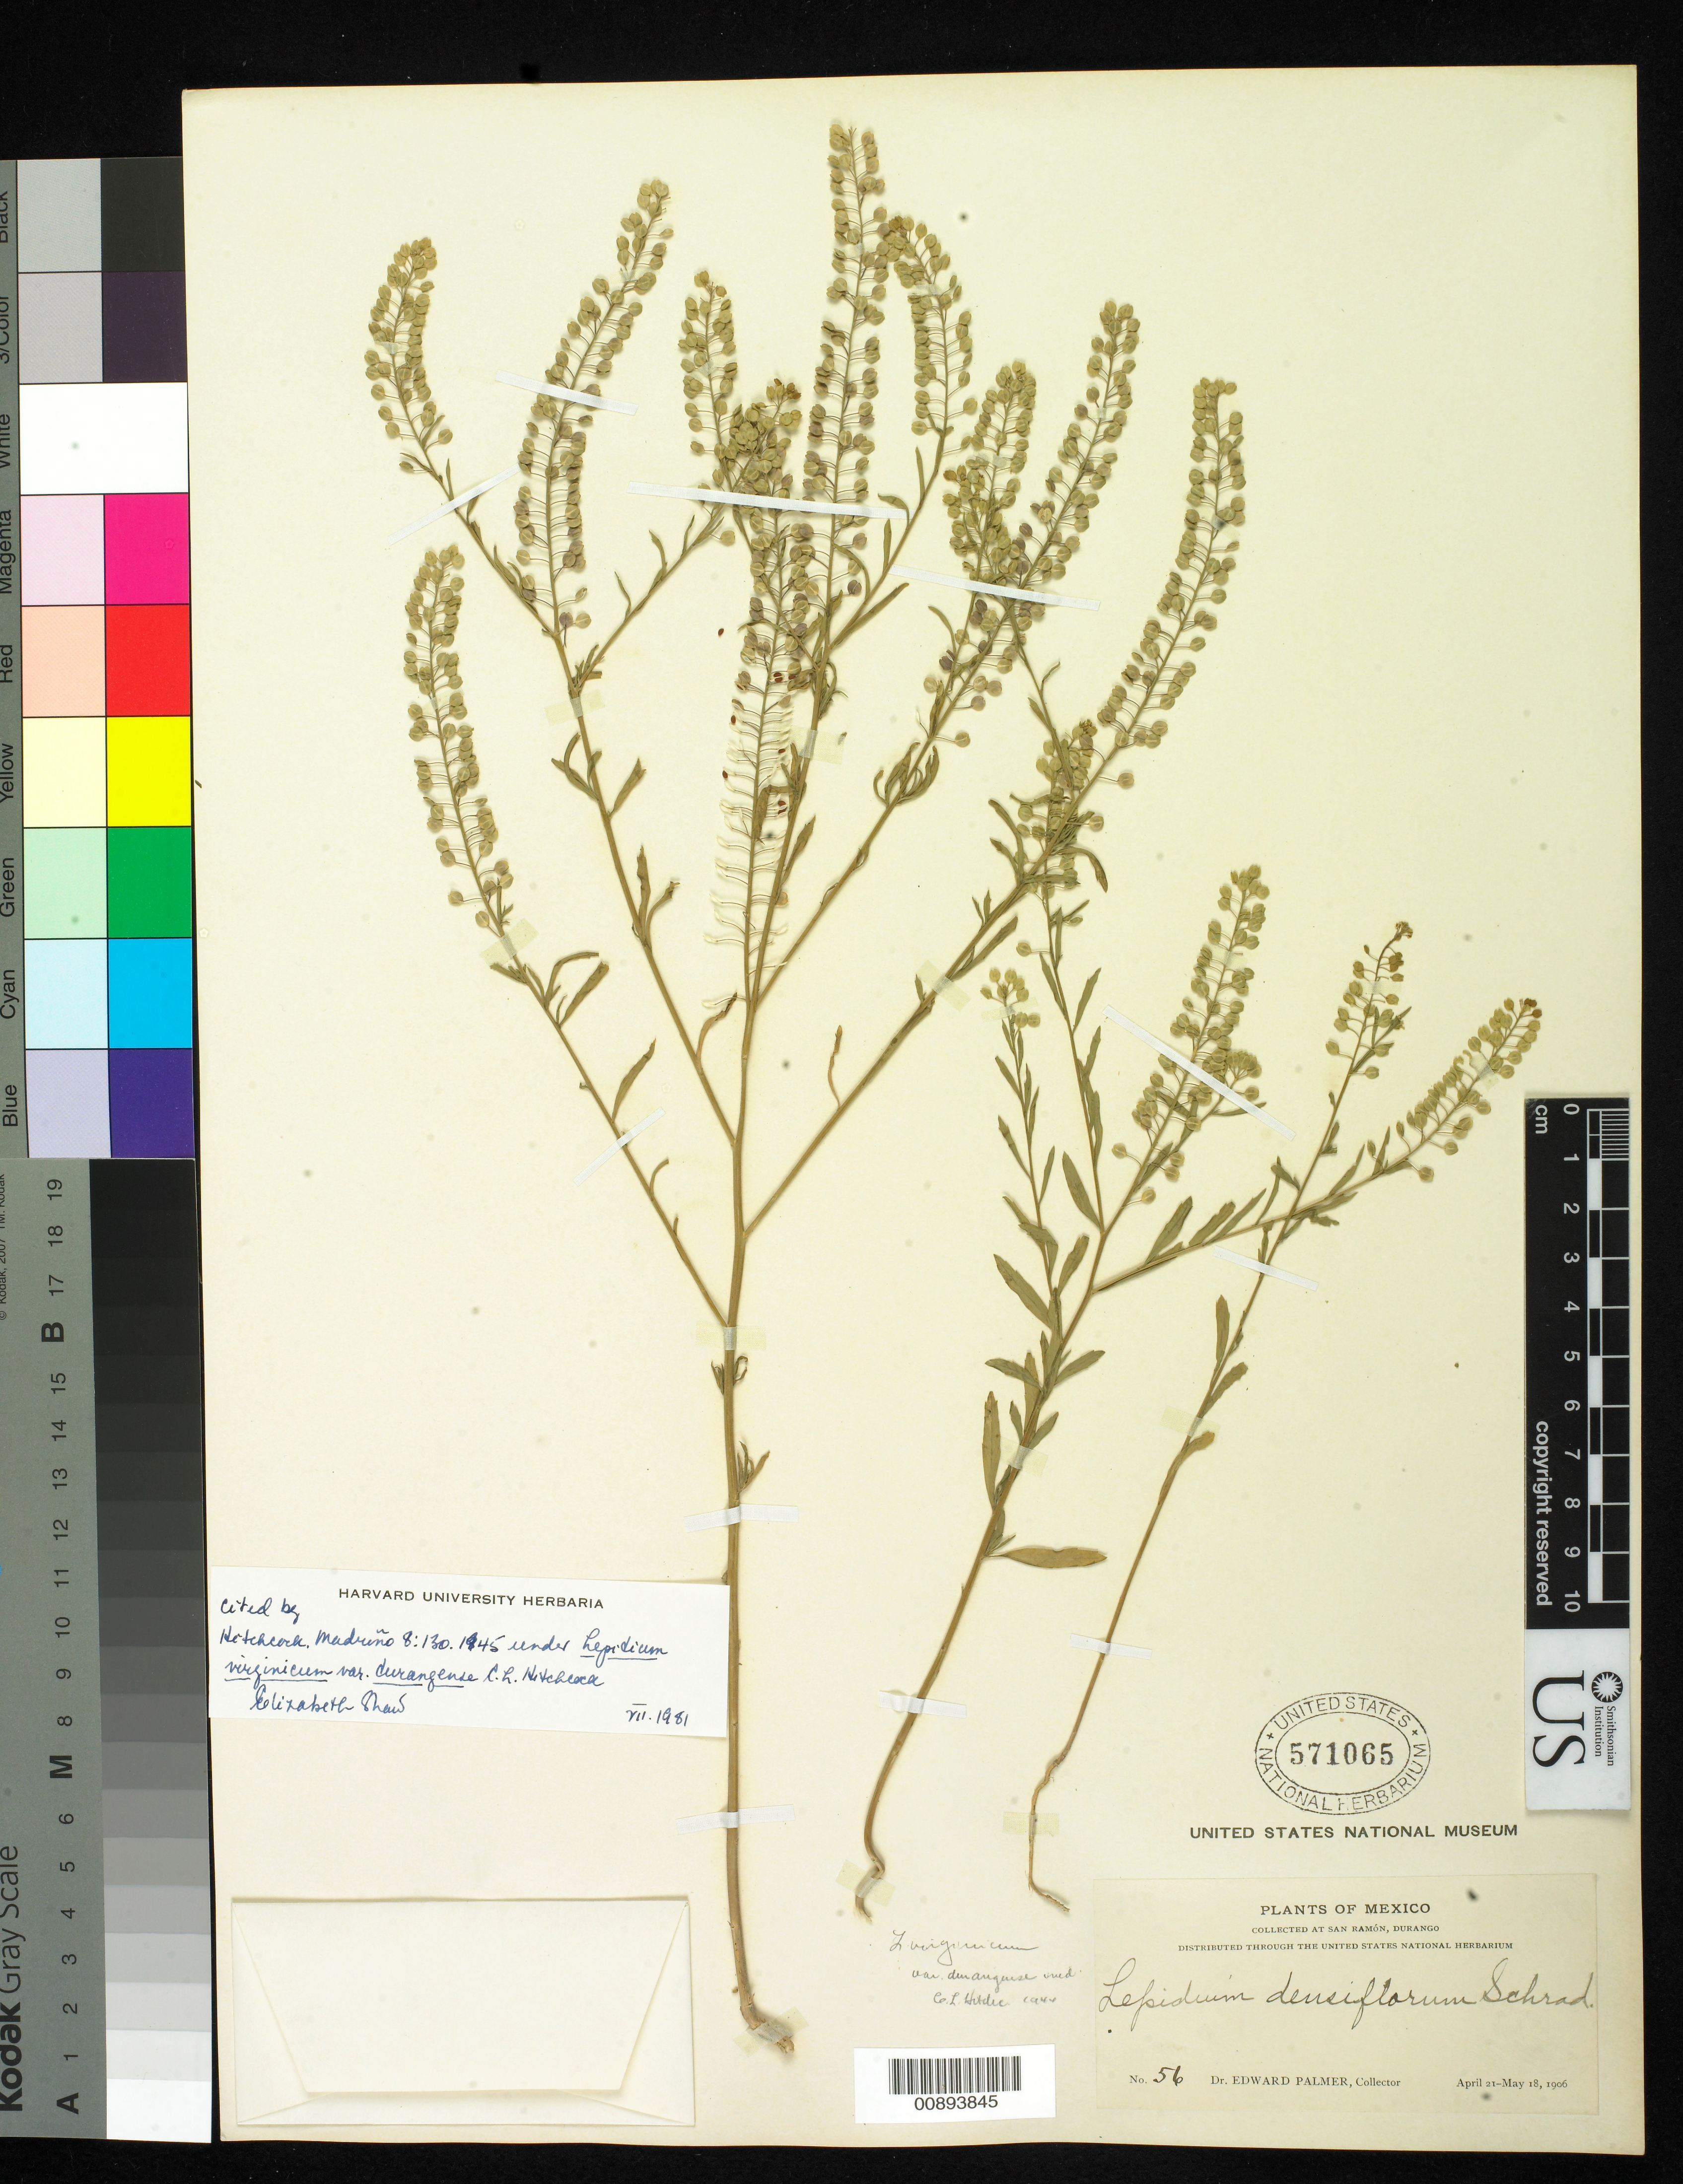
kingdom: Plantae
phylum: Tracheophyta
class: Magnoliopsida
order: Brassicales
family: Brassicaceae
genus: Lepidium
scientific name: Lepidium virginicum var. durangense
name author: C.L. Hitchc.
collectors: E. Palmer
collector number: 56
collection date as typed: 21 Apr 1906 to 18 May 1906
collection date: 1906-04-21/1906-05-18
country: Mexico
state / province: Durango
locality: San Ramón, Durango.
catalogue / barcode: US 571065